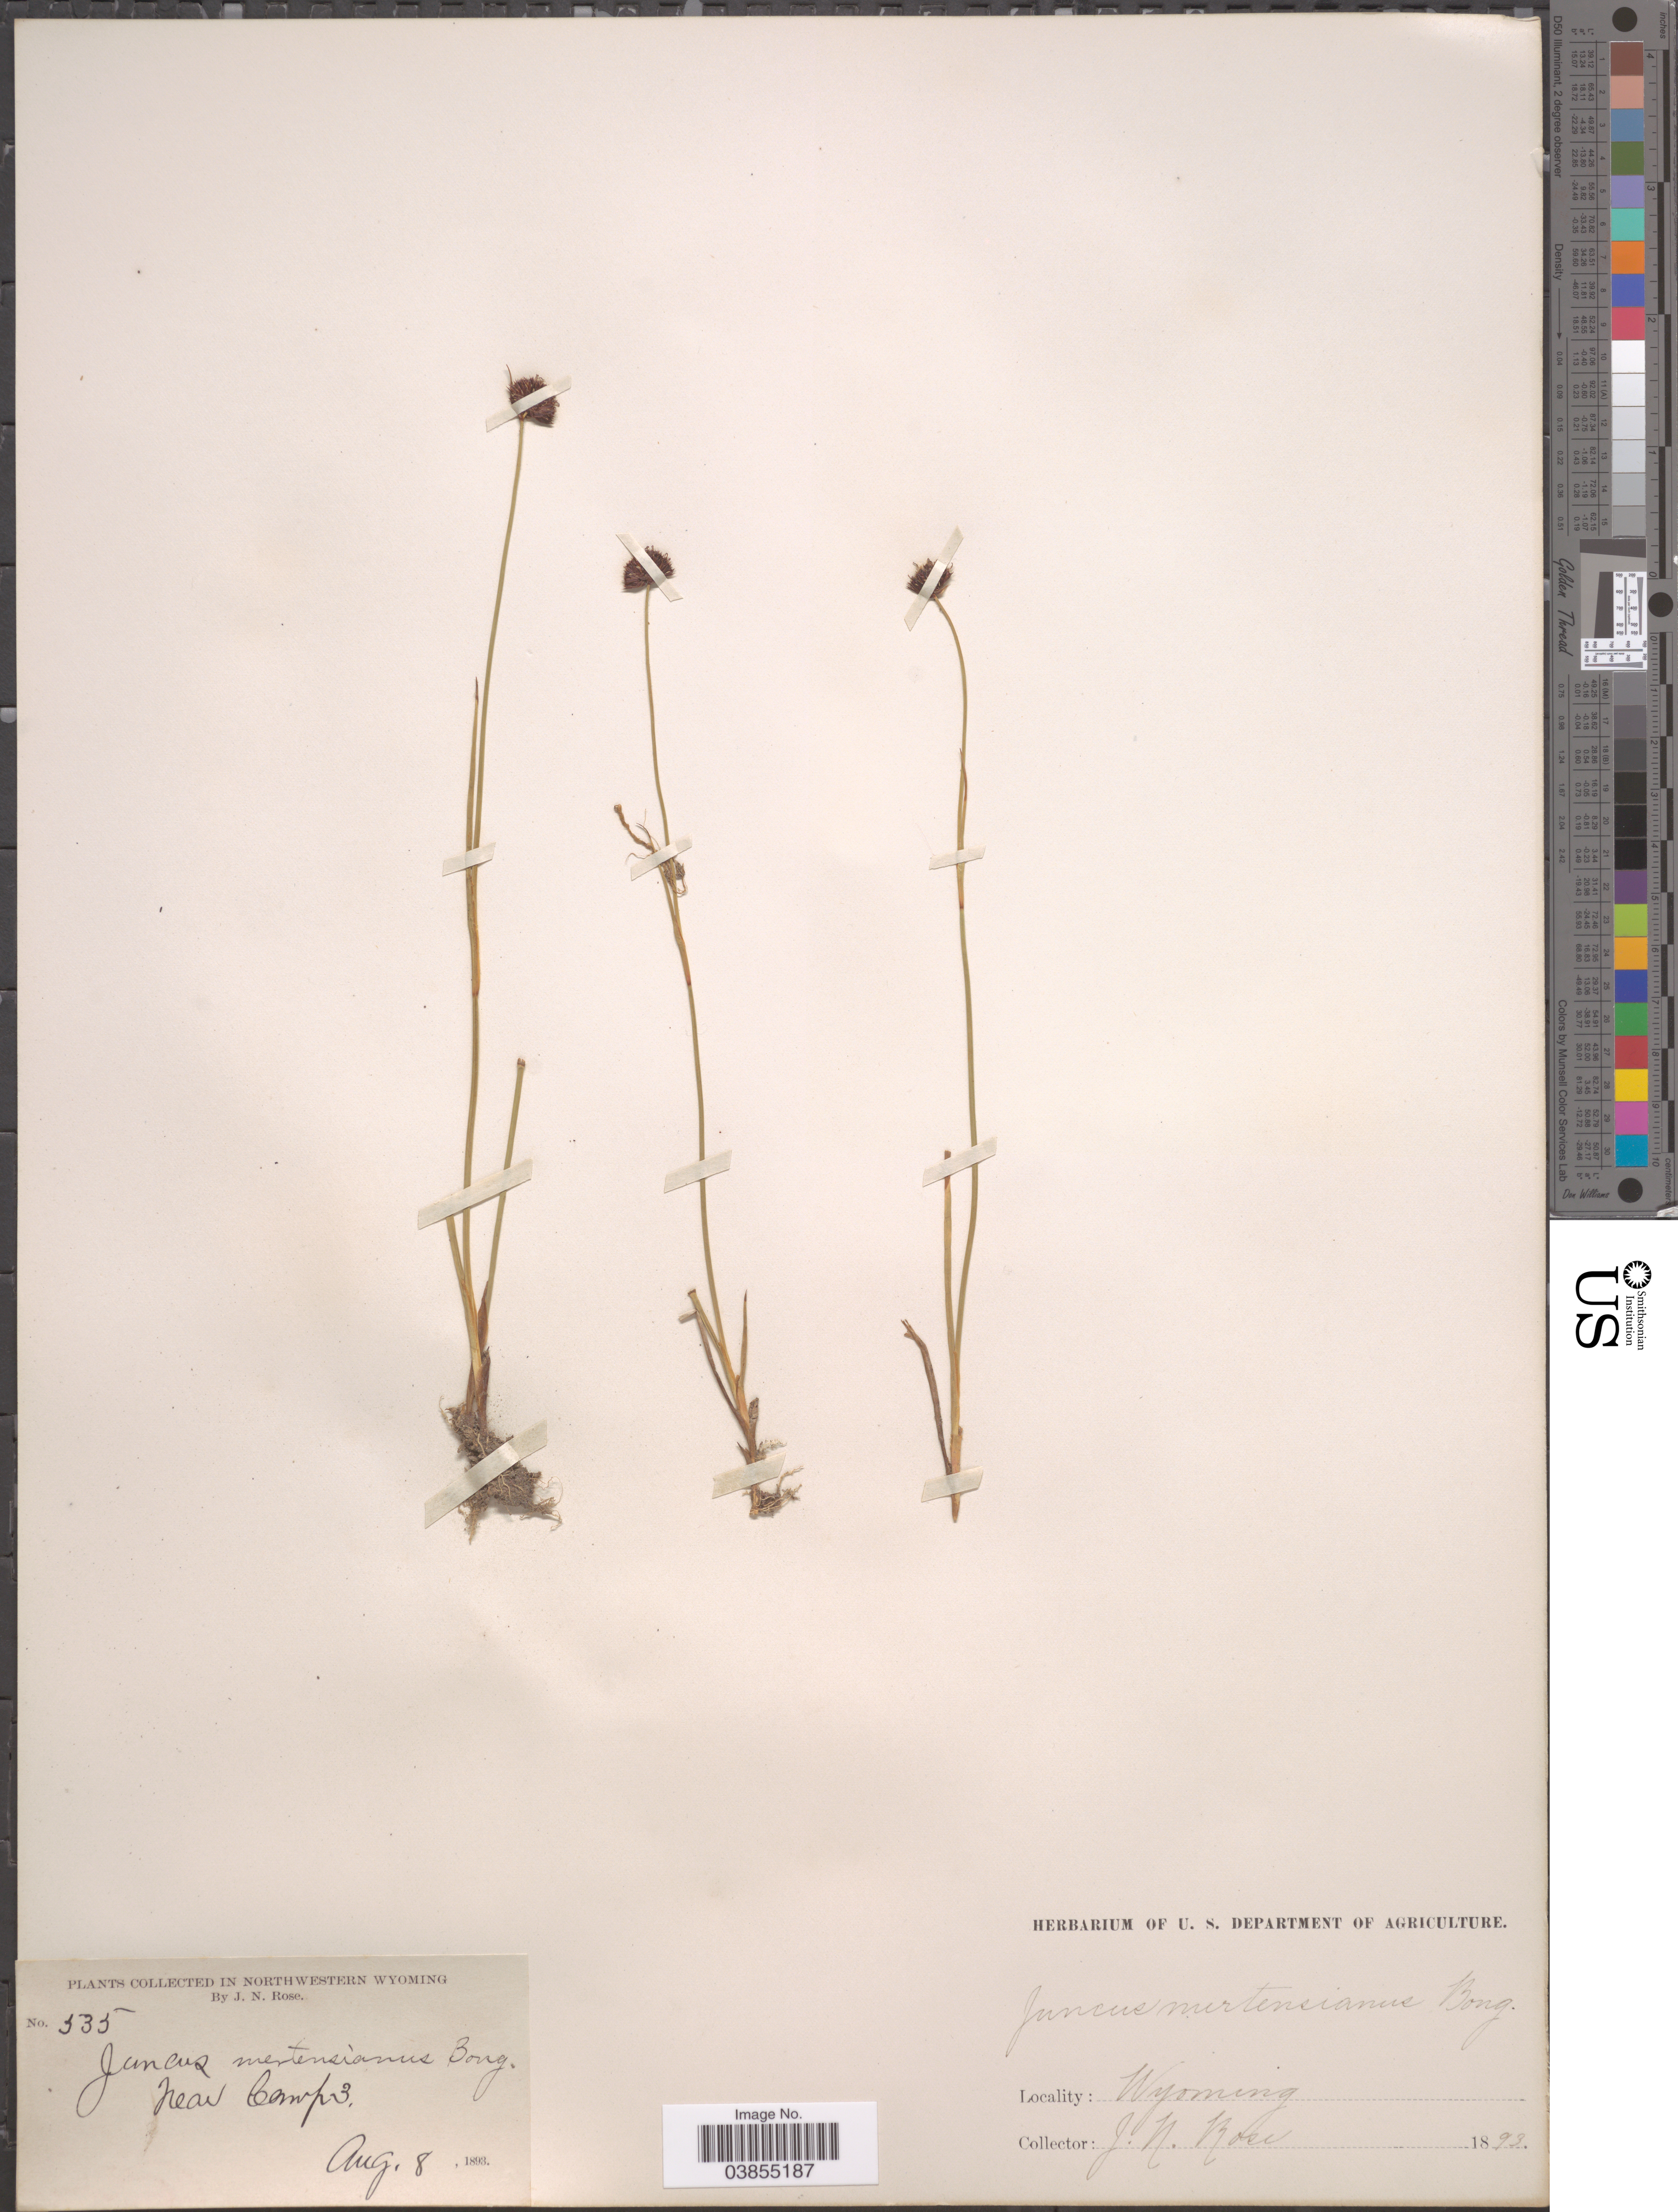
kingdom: Plantae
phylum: Tracheophyta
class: Liliopsida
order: Poales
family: Juncaceae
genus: Juncus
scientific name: Juncus mertensianus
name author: Bong.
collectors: J. N. Rose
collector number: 535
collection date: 1893-08-08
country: United States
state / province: Wyoming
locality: Northwestern Wyoming. Near Camp 3.